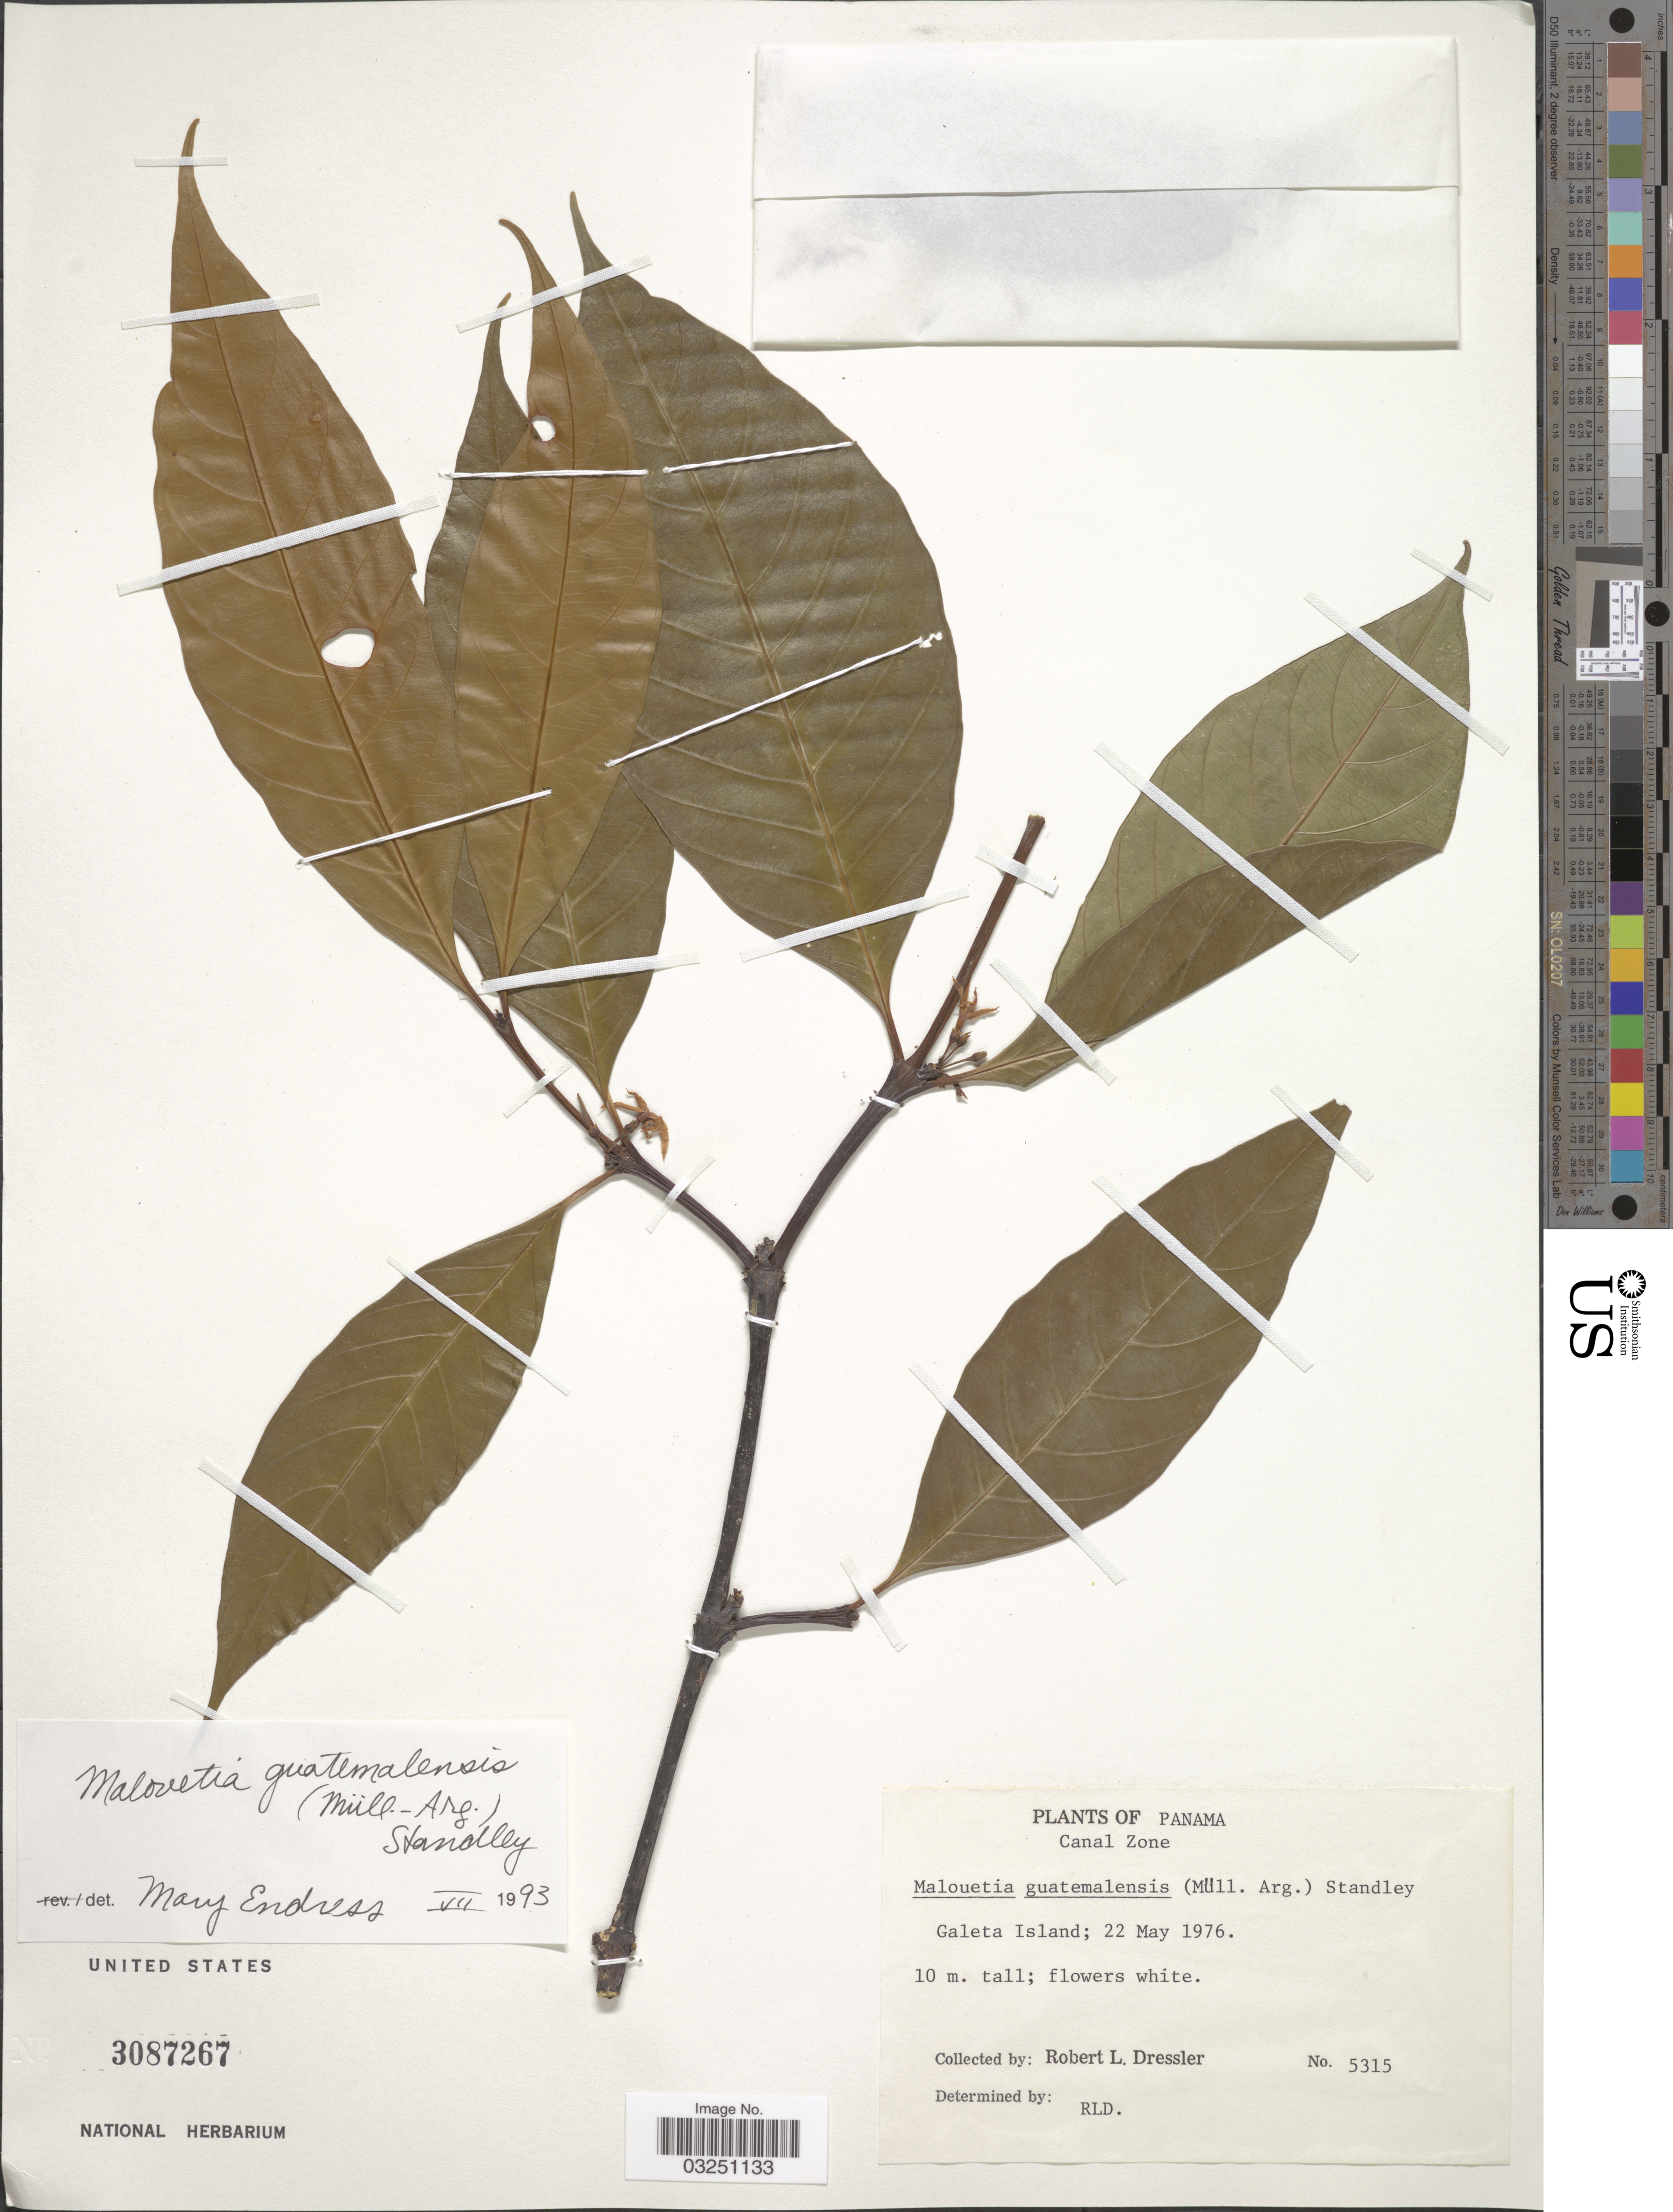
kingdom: Plantae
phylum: Tracheophyta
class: Magnoliopsida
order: Gentianales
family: Apocynaceae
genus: Malouetia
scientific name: Malouetia guatemalensis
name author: (Müll. Arg.) Standl.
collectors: R. Dressler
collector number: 5315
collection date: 1976-05-22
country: Panama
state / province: Colón / Panamá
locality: Canal Zone, Galeta Island.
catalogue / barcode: US 3087267